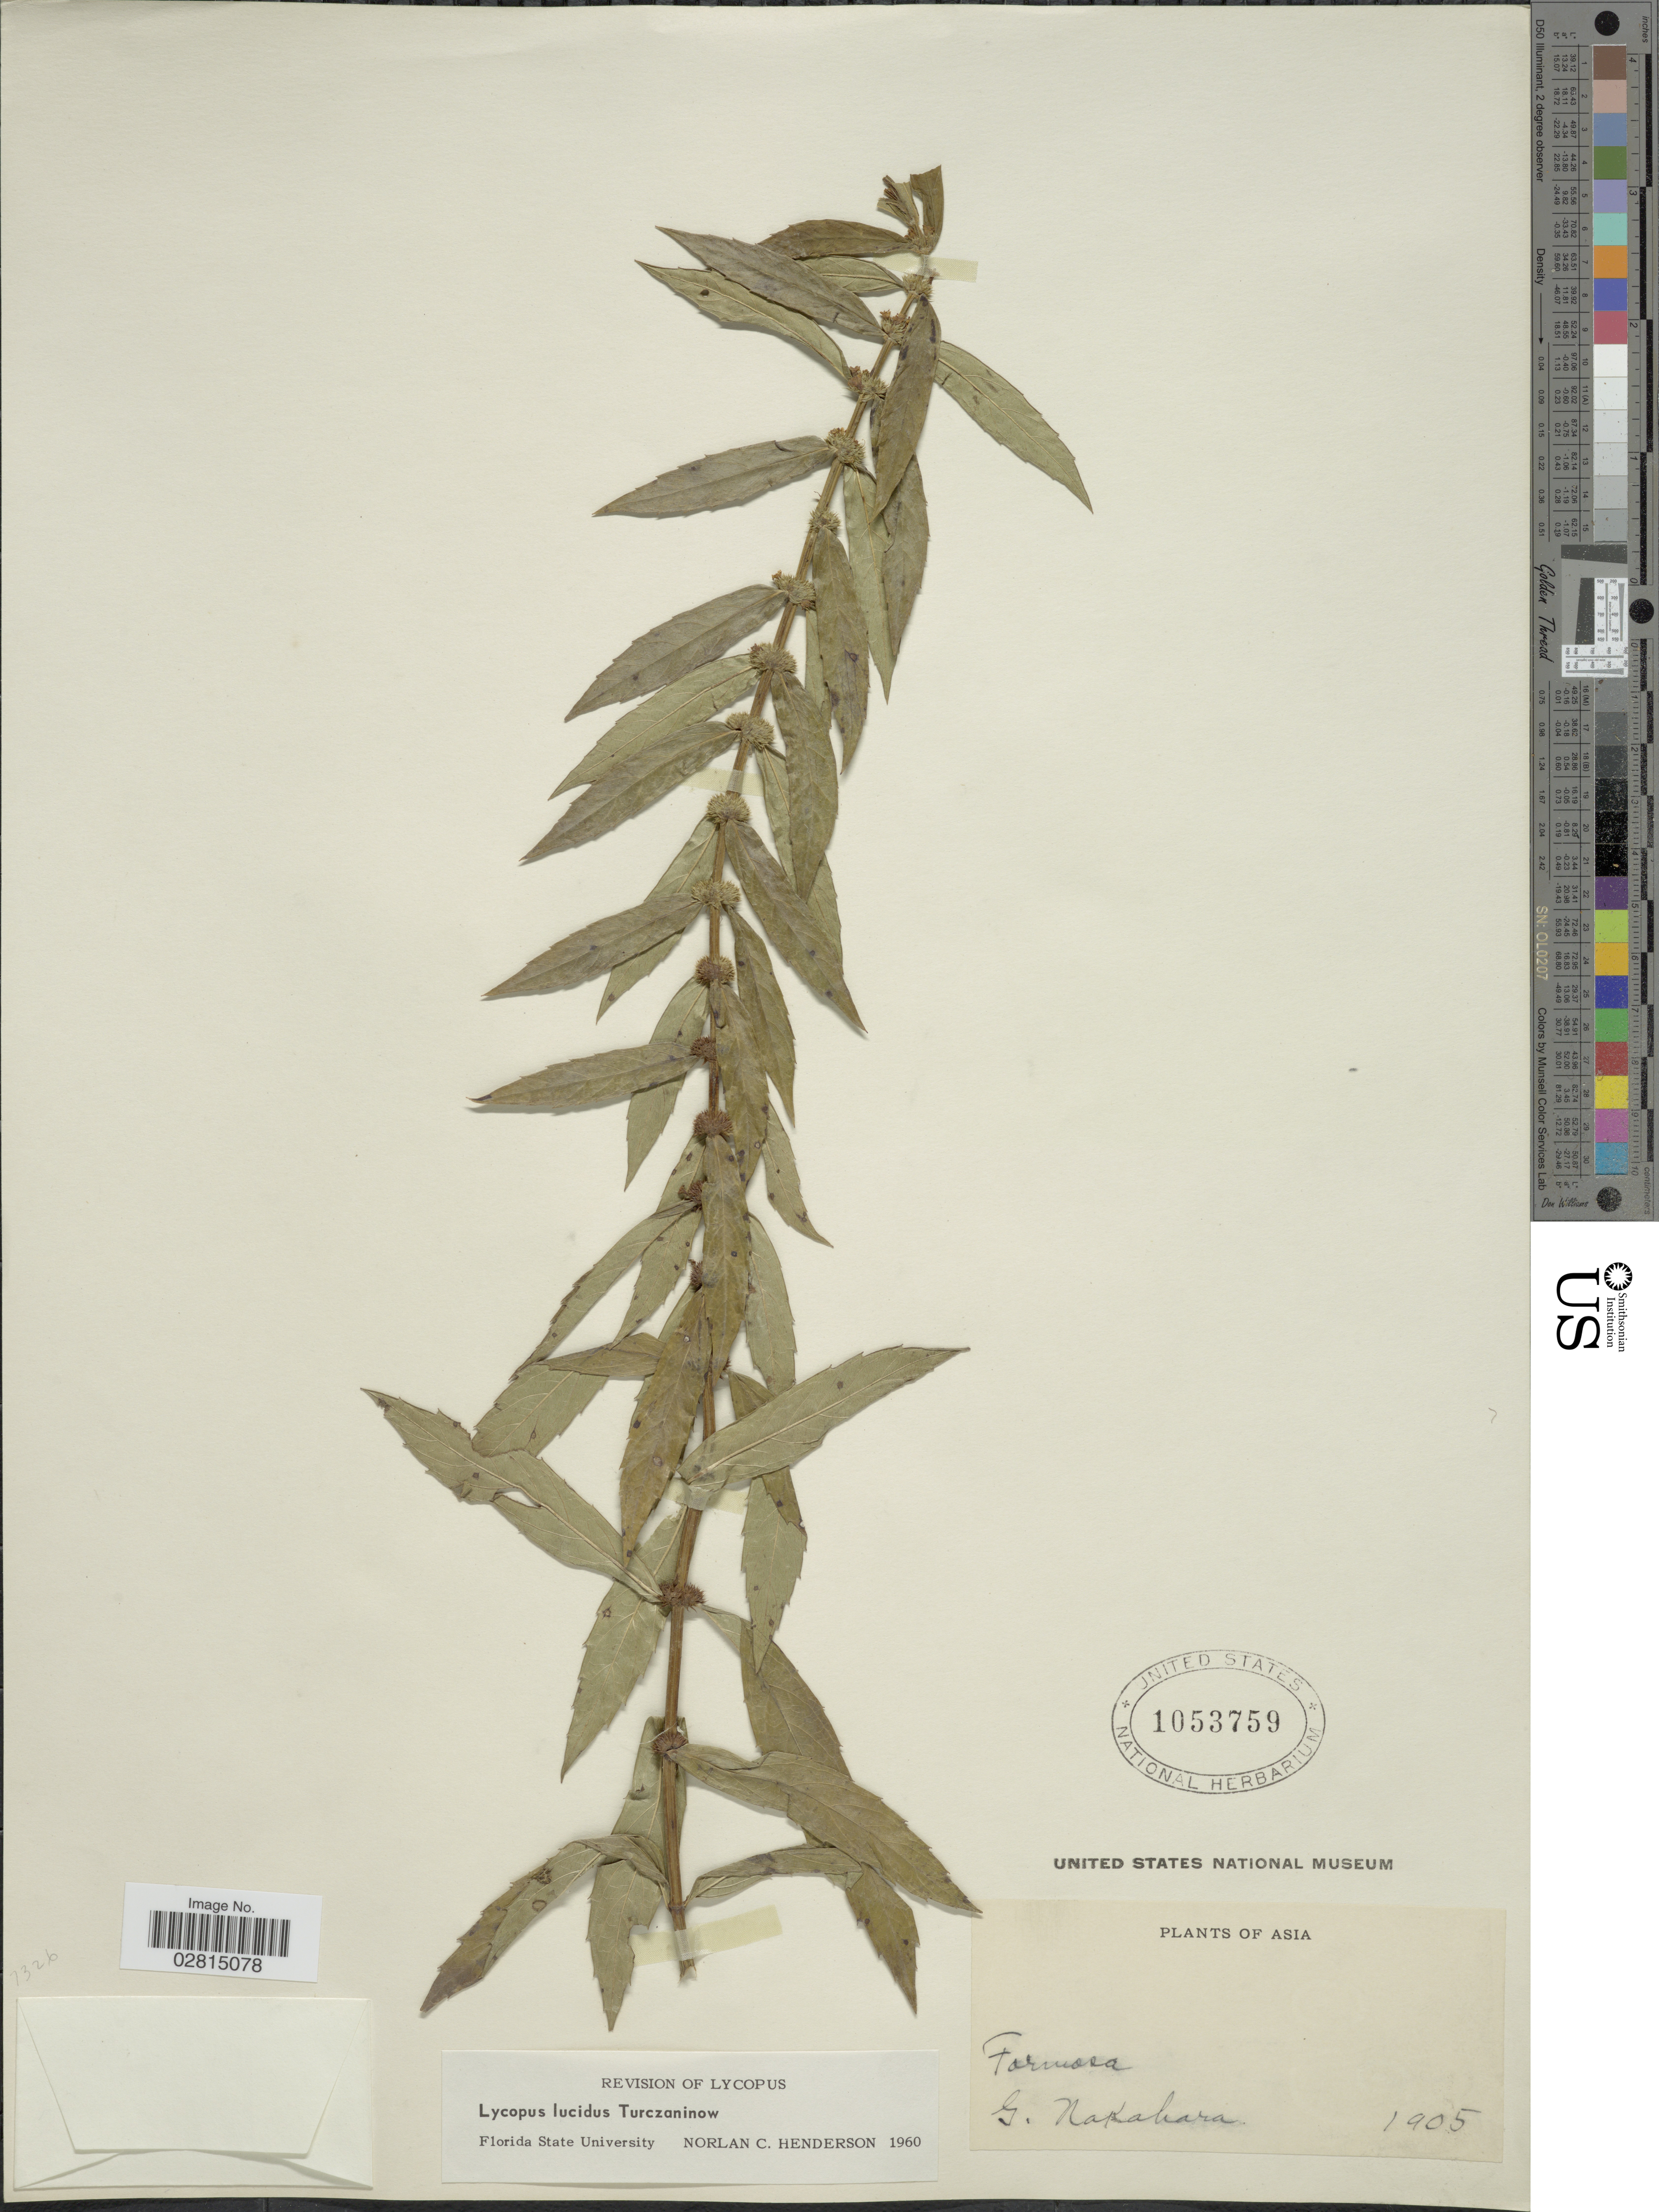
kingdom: Plantae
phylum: Tracheophyta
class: Magnoliopsida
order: Lamiales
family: Lamiaceae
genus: Lycopus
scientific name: Lycopus lucidus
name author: Turcz. ex Benth.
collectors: G. Nakahara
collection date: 1905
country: Taiwan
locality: Asia, Formosa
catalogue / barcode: US 1053759